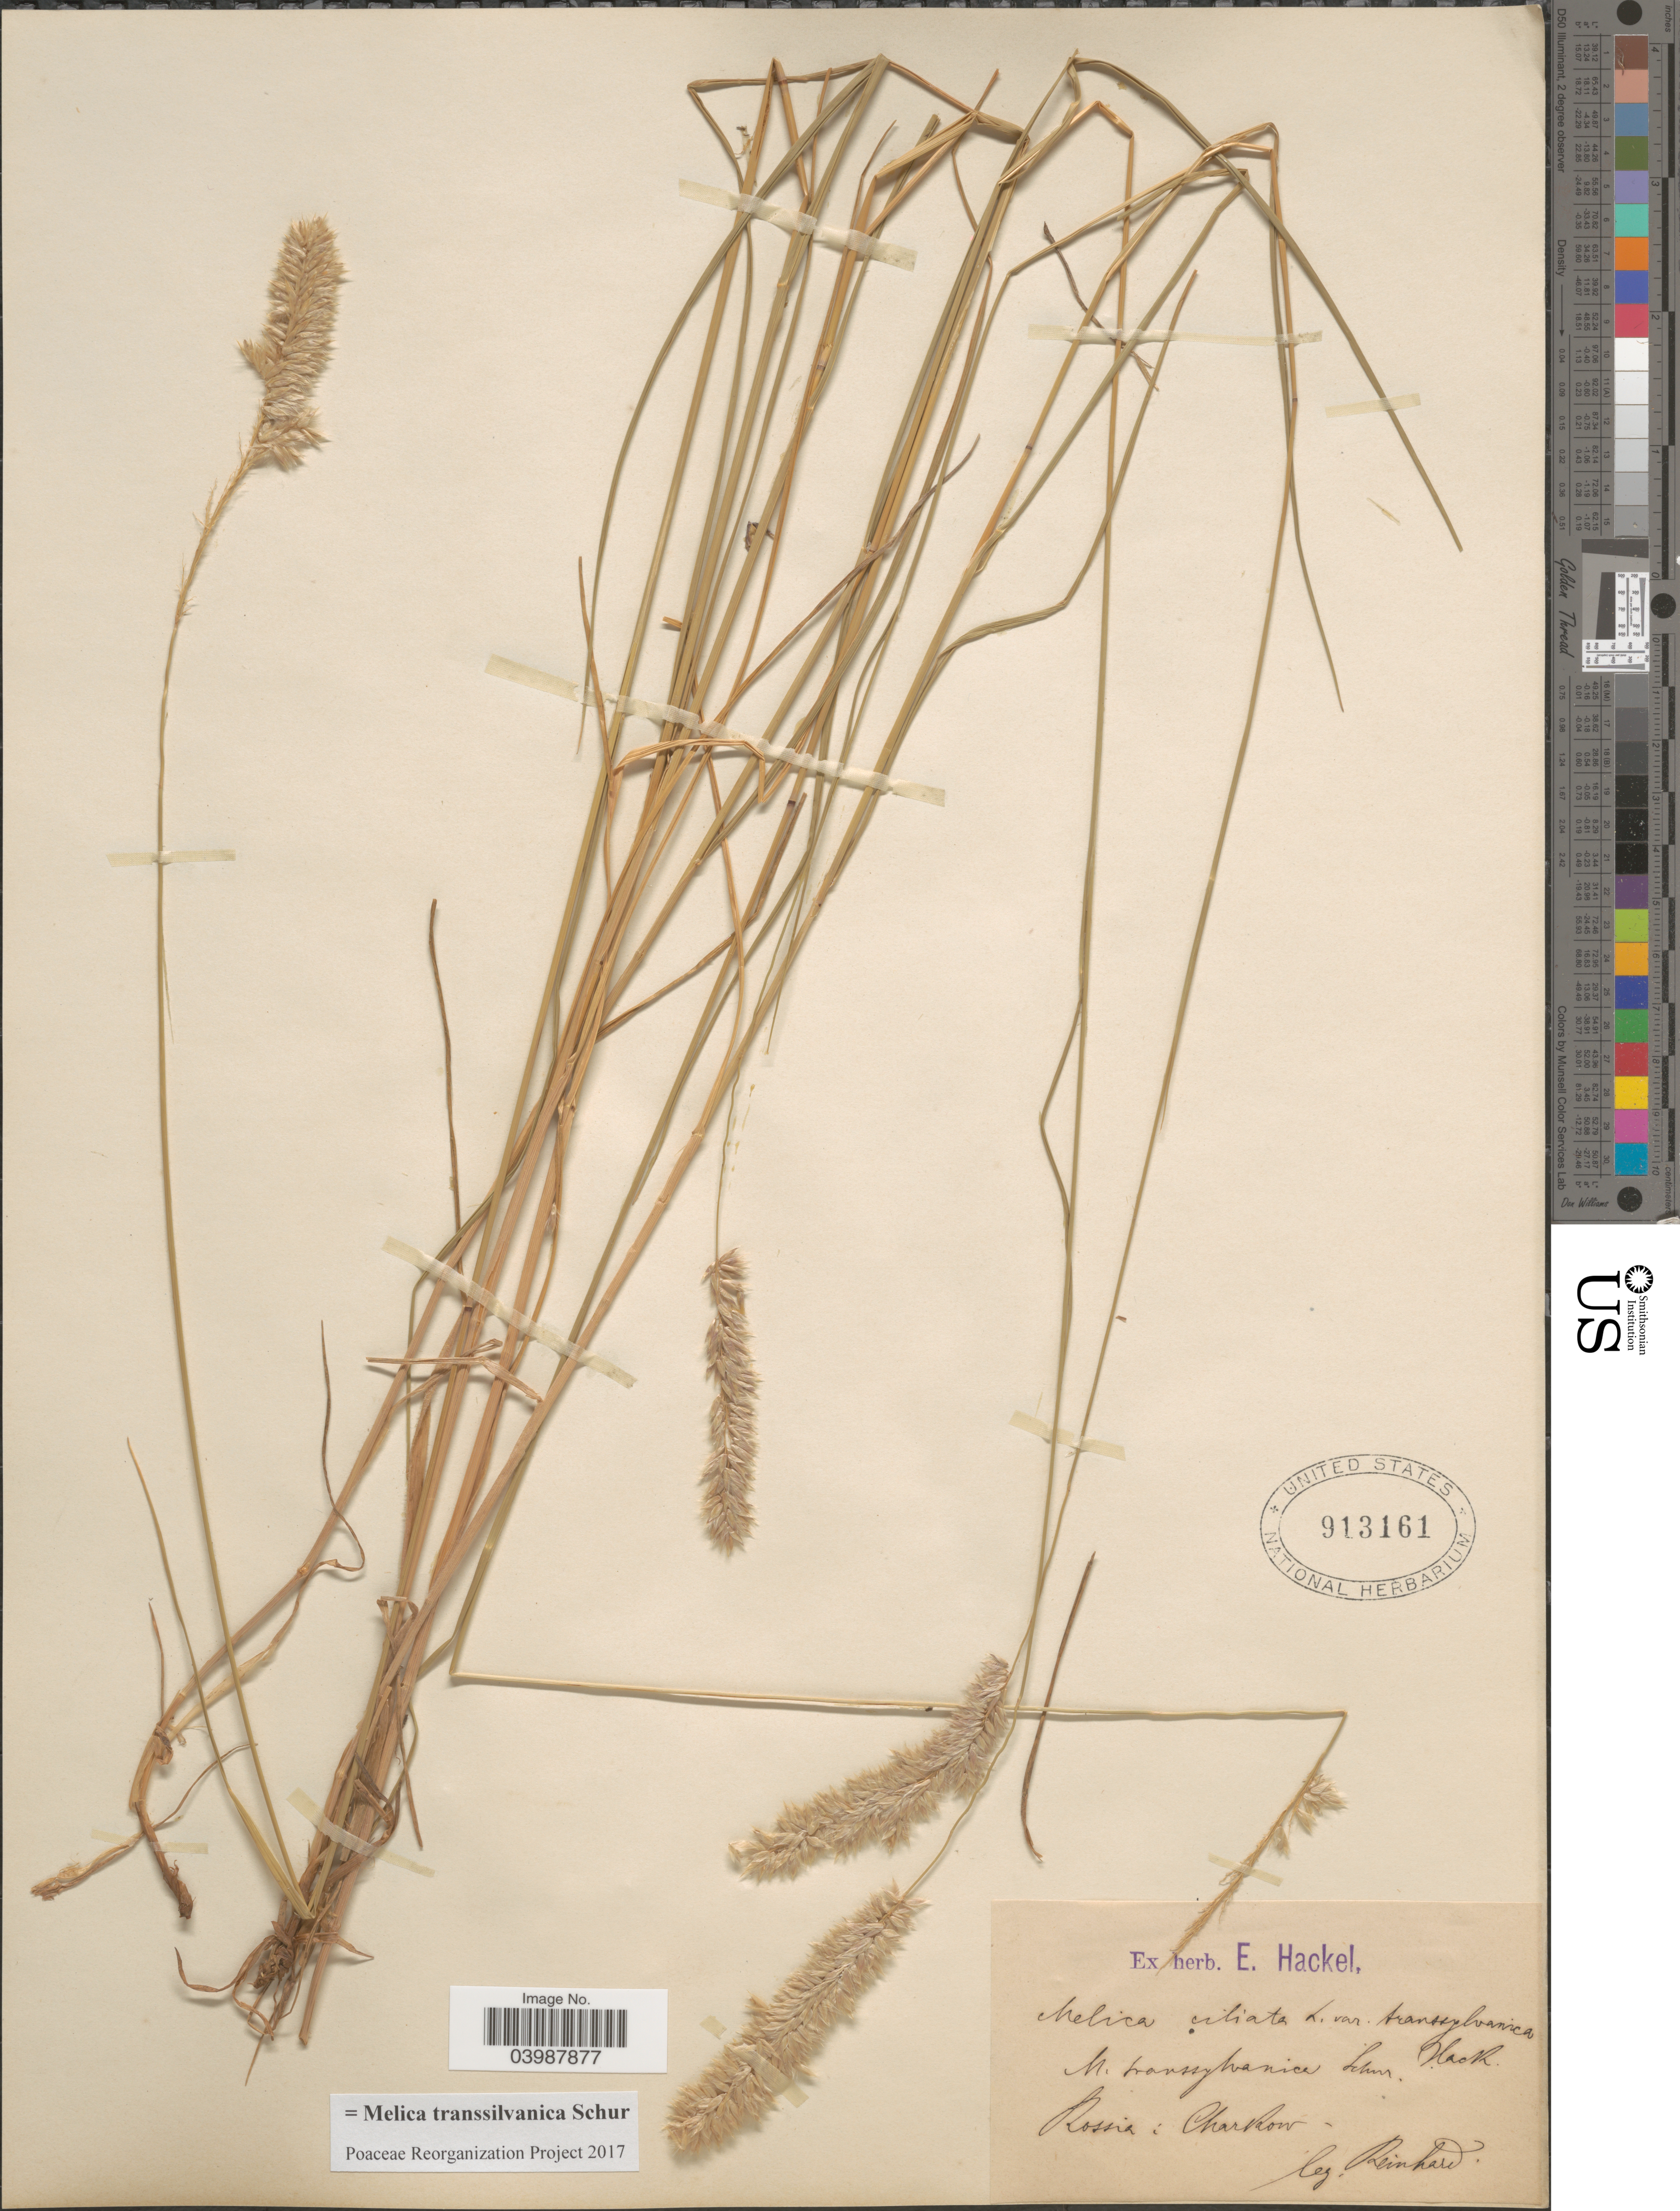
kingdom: Plantae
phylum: Tracheophyta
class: Liliopsida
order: Poales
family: Poaceae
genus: Melica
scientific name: Melica transsilvanica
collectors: Reinhard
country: Ukraine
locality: Rossia: Charkow.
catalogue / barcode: US 913161